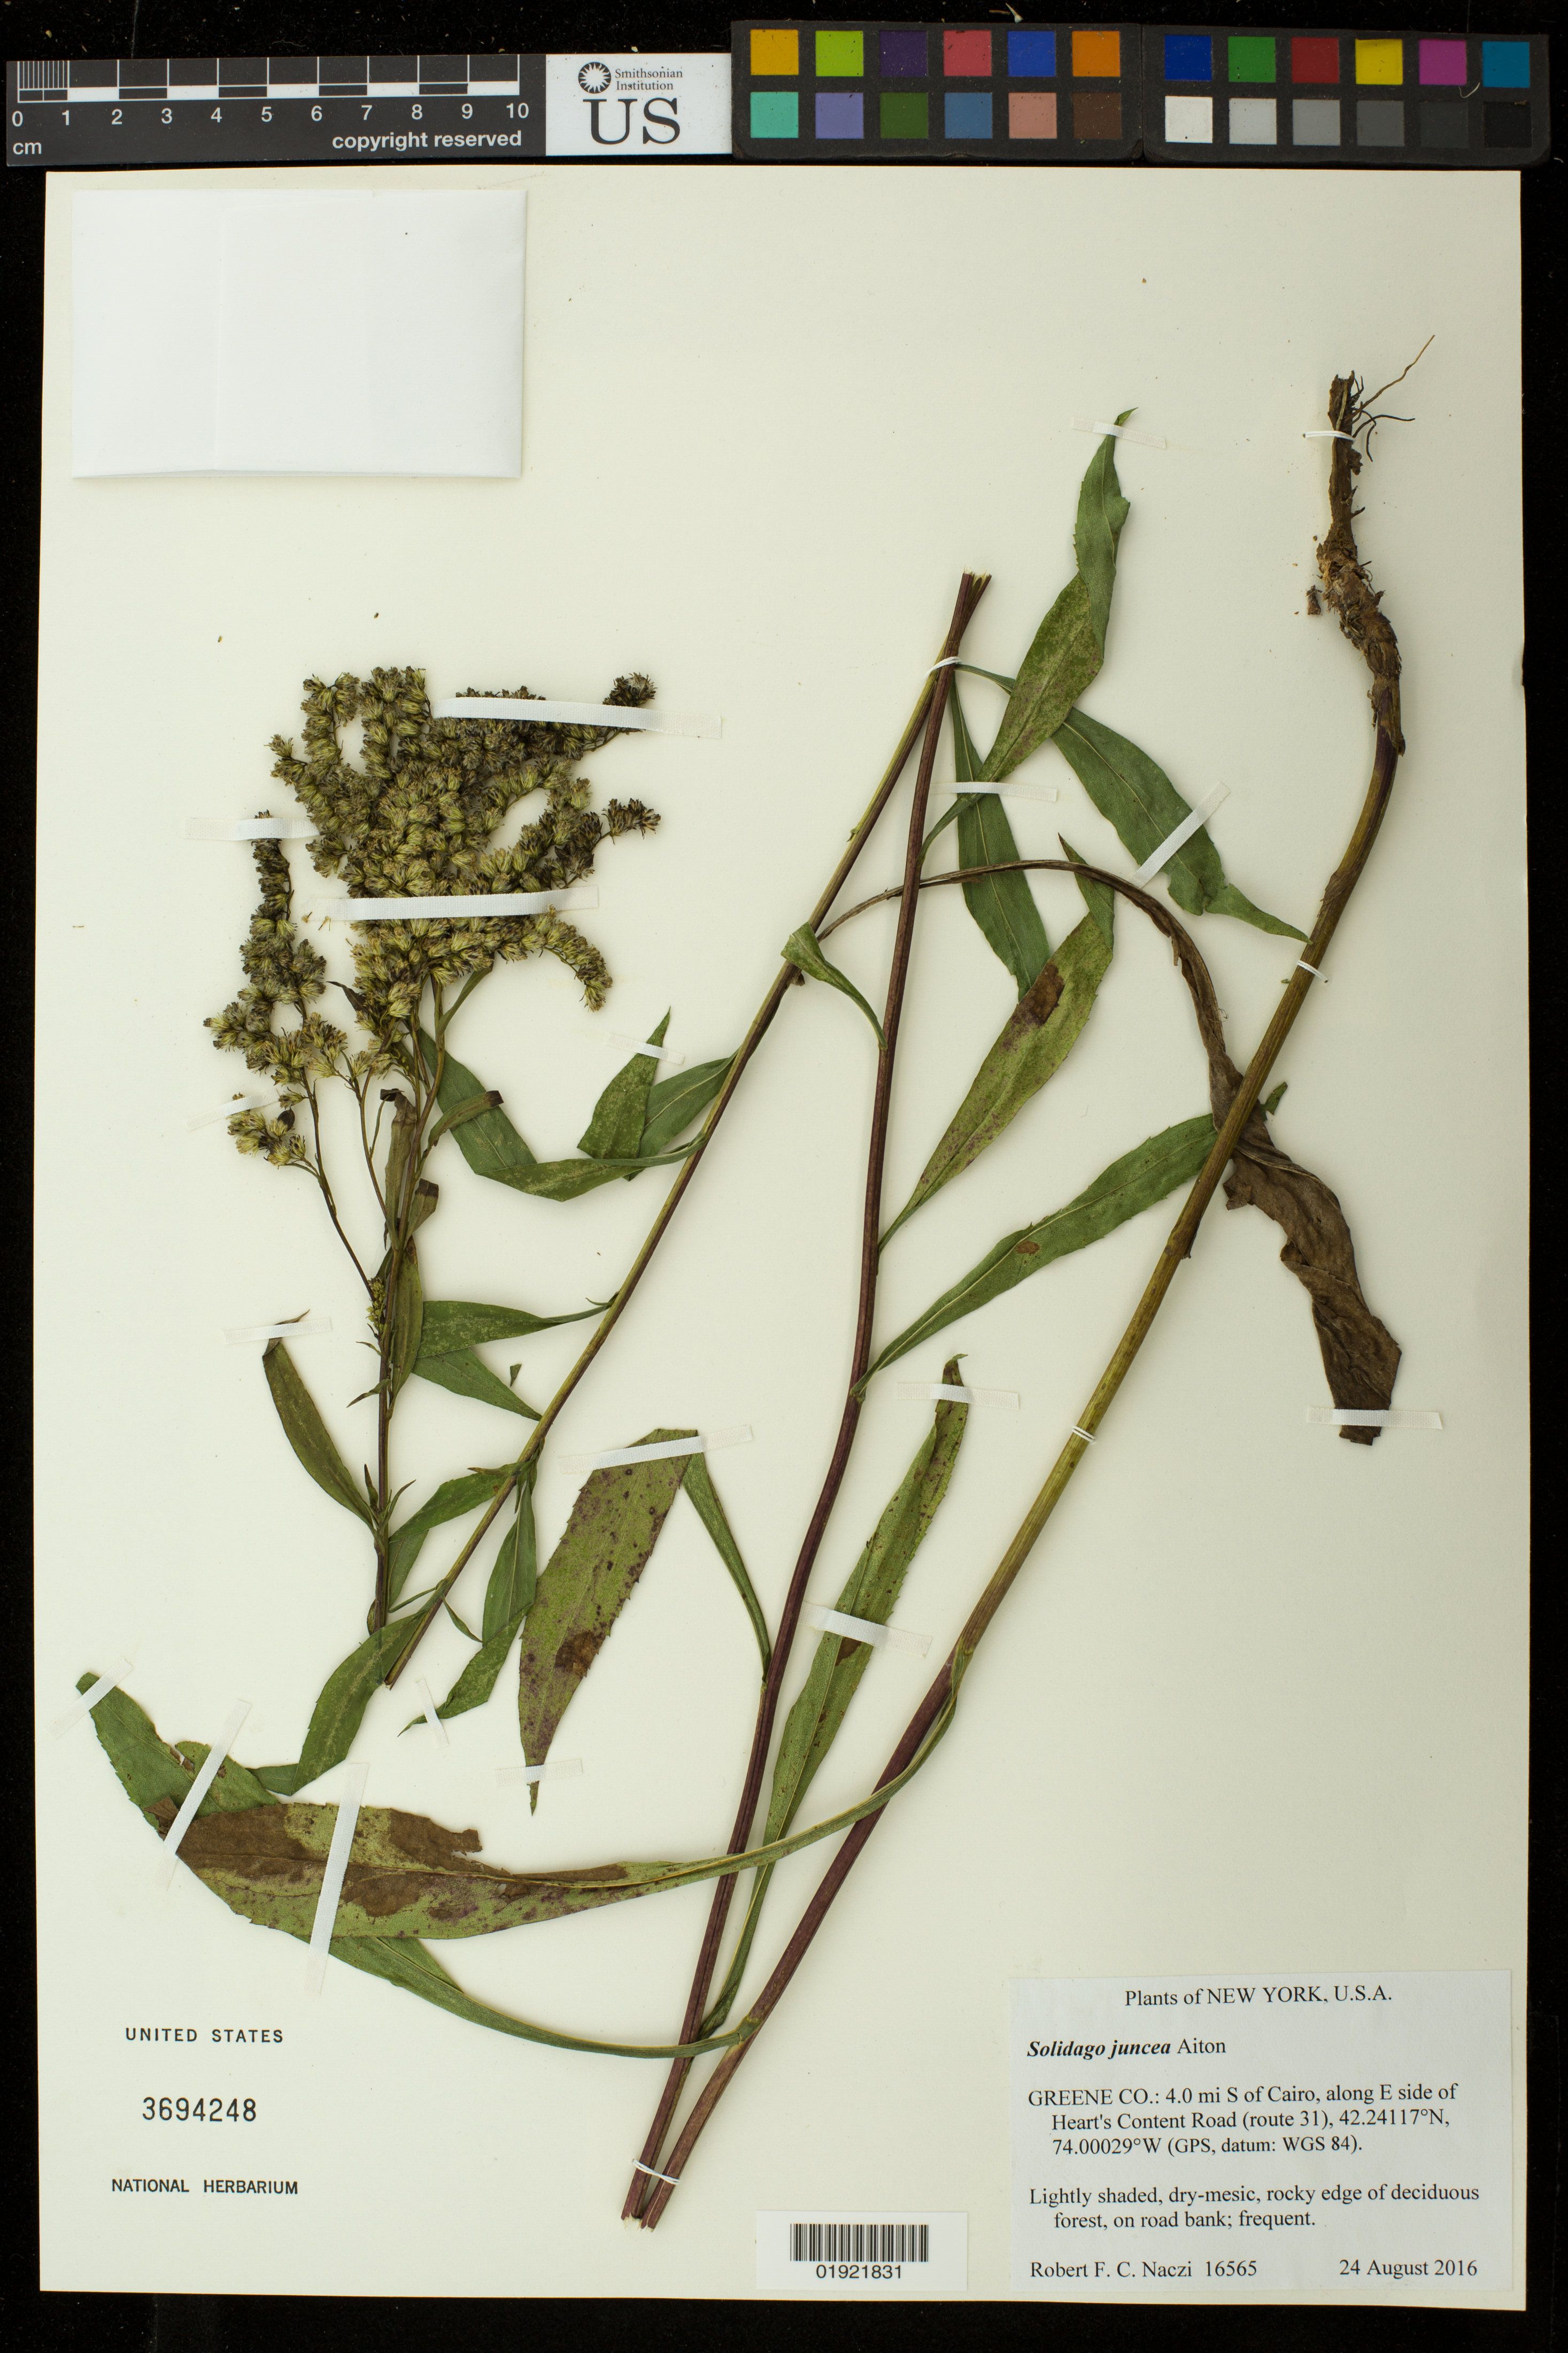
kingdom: Plantae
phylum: Tracheophyta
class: Magnoliopsida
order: Asterales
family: Asteraceae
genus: Solidago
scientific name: Solidago juncea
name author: Aiton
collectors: R. F. C. Naczi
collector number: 16565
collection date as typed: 24 August 2016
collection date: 2016-08-24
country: United States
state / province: New York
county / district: Greene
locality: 4.0 mi S of Cairo, along E side of Heart's Content Road (route 31)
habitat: Lightly shaded, dry-mesic, rocky edge of deciduous forest, on road bank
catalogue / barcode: US 3694248